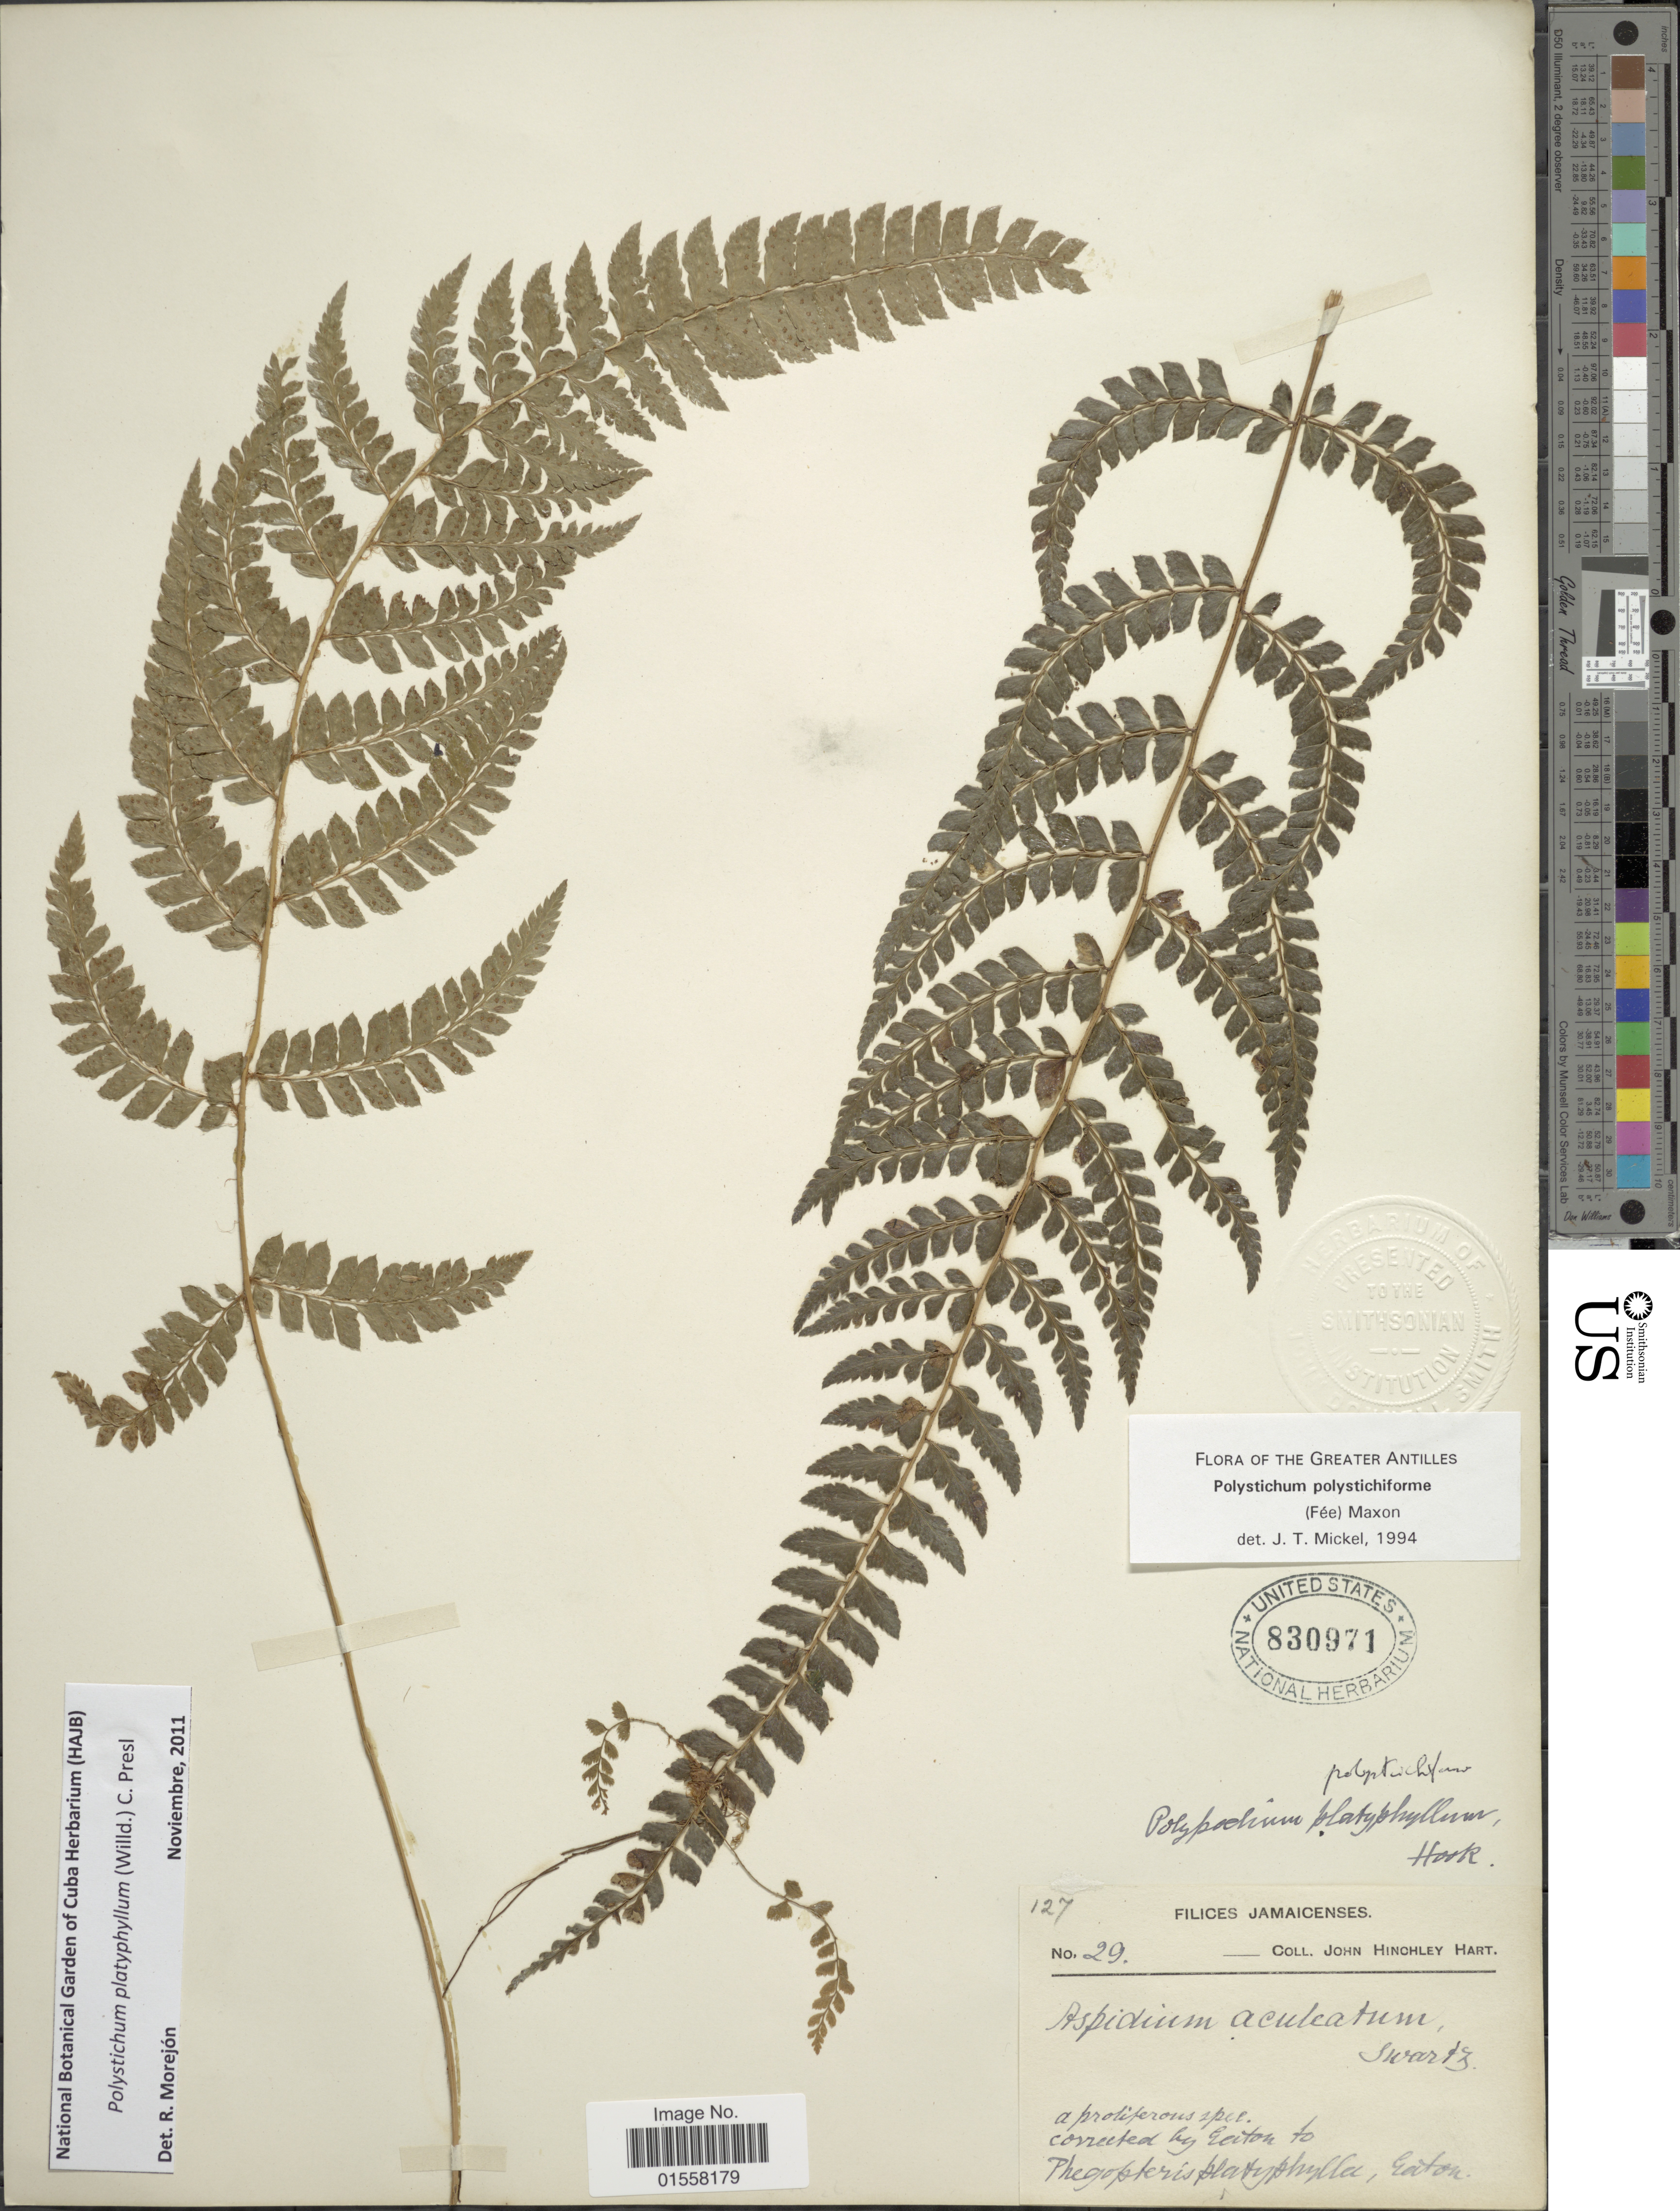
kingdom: Plantae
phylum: Tracheophyta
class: Polypodiopsida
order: Polypodiales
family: Dryopteridaceae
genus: Polystichum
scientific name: Polystichum platyphyllum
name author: (Willd.) C. Presl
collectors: J. H. Hart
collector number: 29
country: Jamaica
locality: Jamaicenses.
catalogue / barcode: US 830971